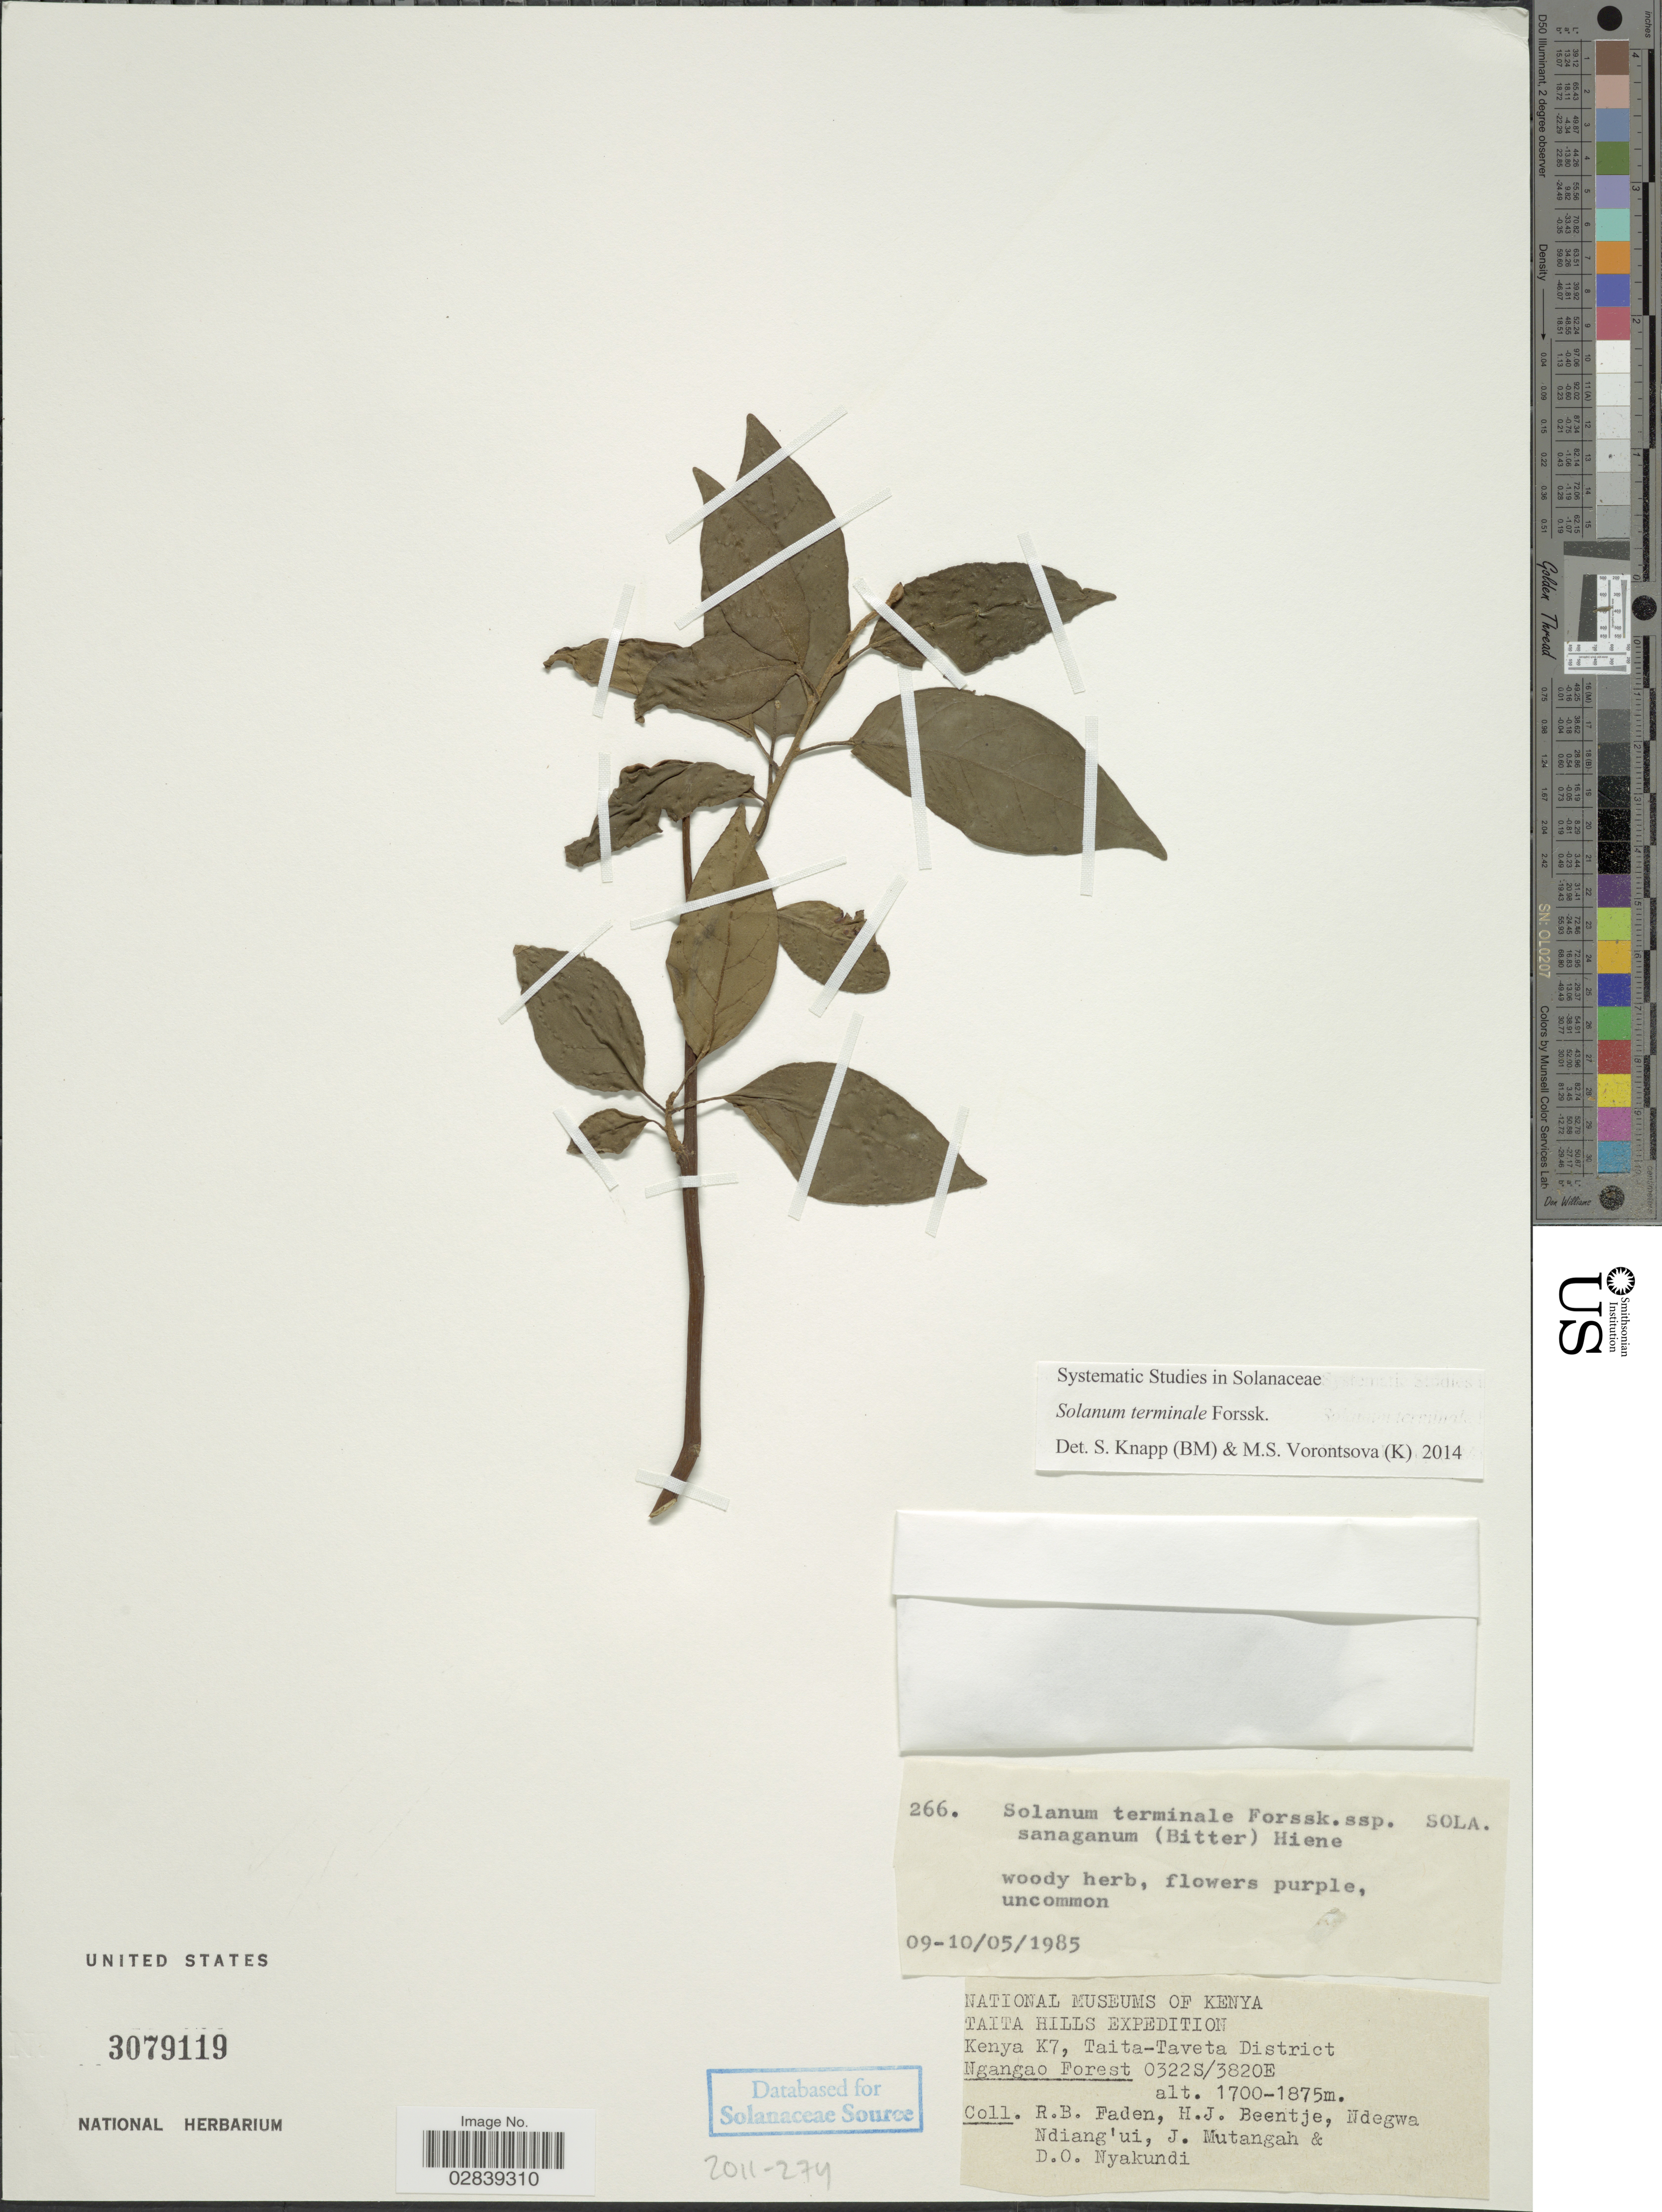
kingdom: Plantae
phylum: Tracheophyta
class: Magnoliopsida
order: Solanales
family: Solanaceae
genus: Solanum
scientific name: Solanum terminale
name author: Forssk.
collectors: R. B. Faden, H. J. Beentje, Ndegwa Ndiang'ui, J. Mutangah & D. Nyakundi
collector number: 266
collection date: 1985-05-09/1985-05-10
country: Kenya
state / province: Taita Taveta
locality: Taita Hills, K7, Taita-Taveta District, Ngangao Forest.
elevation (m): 1700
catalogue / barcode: US 3079119